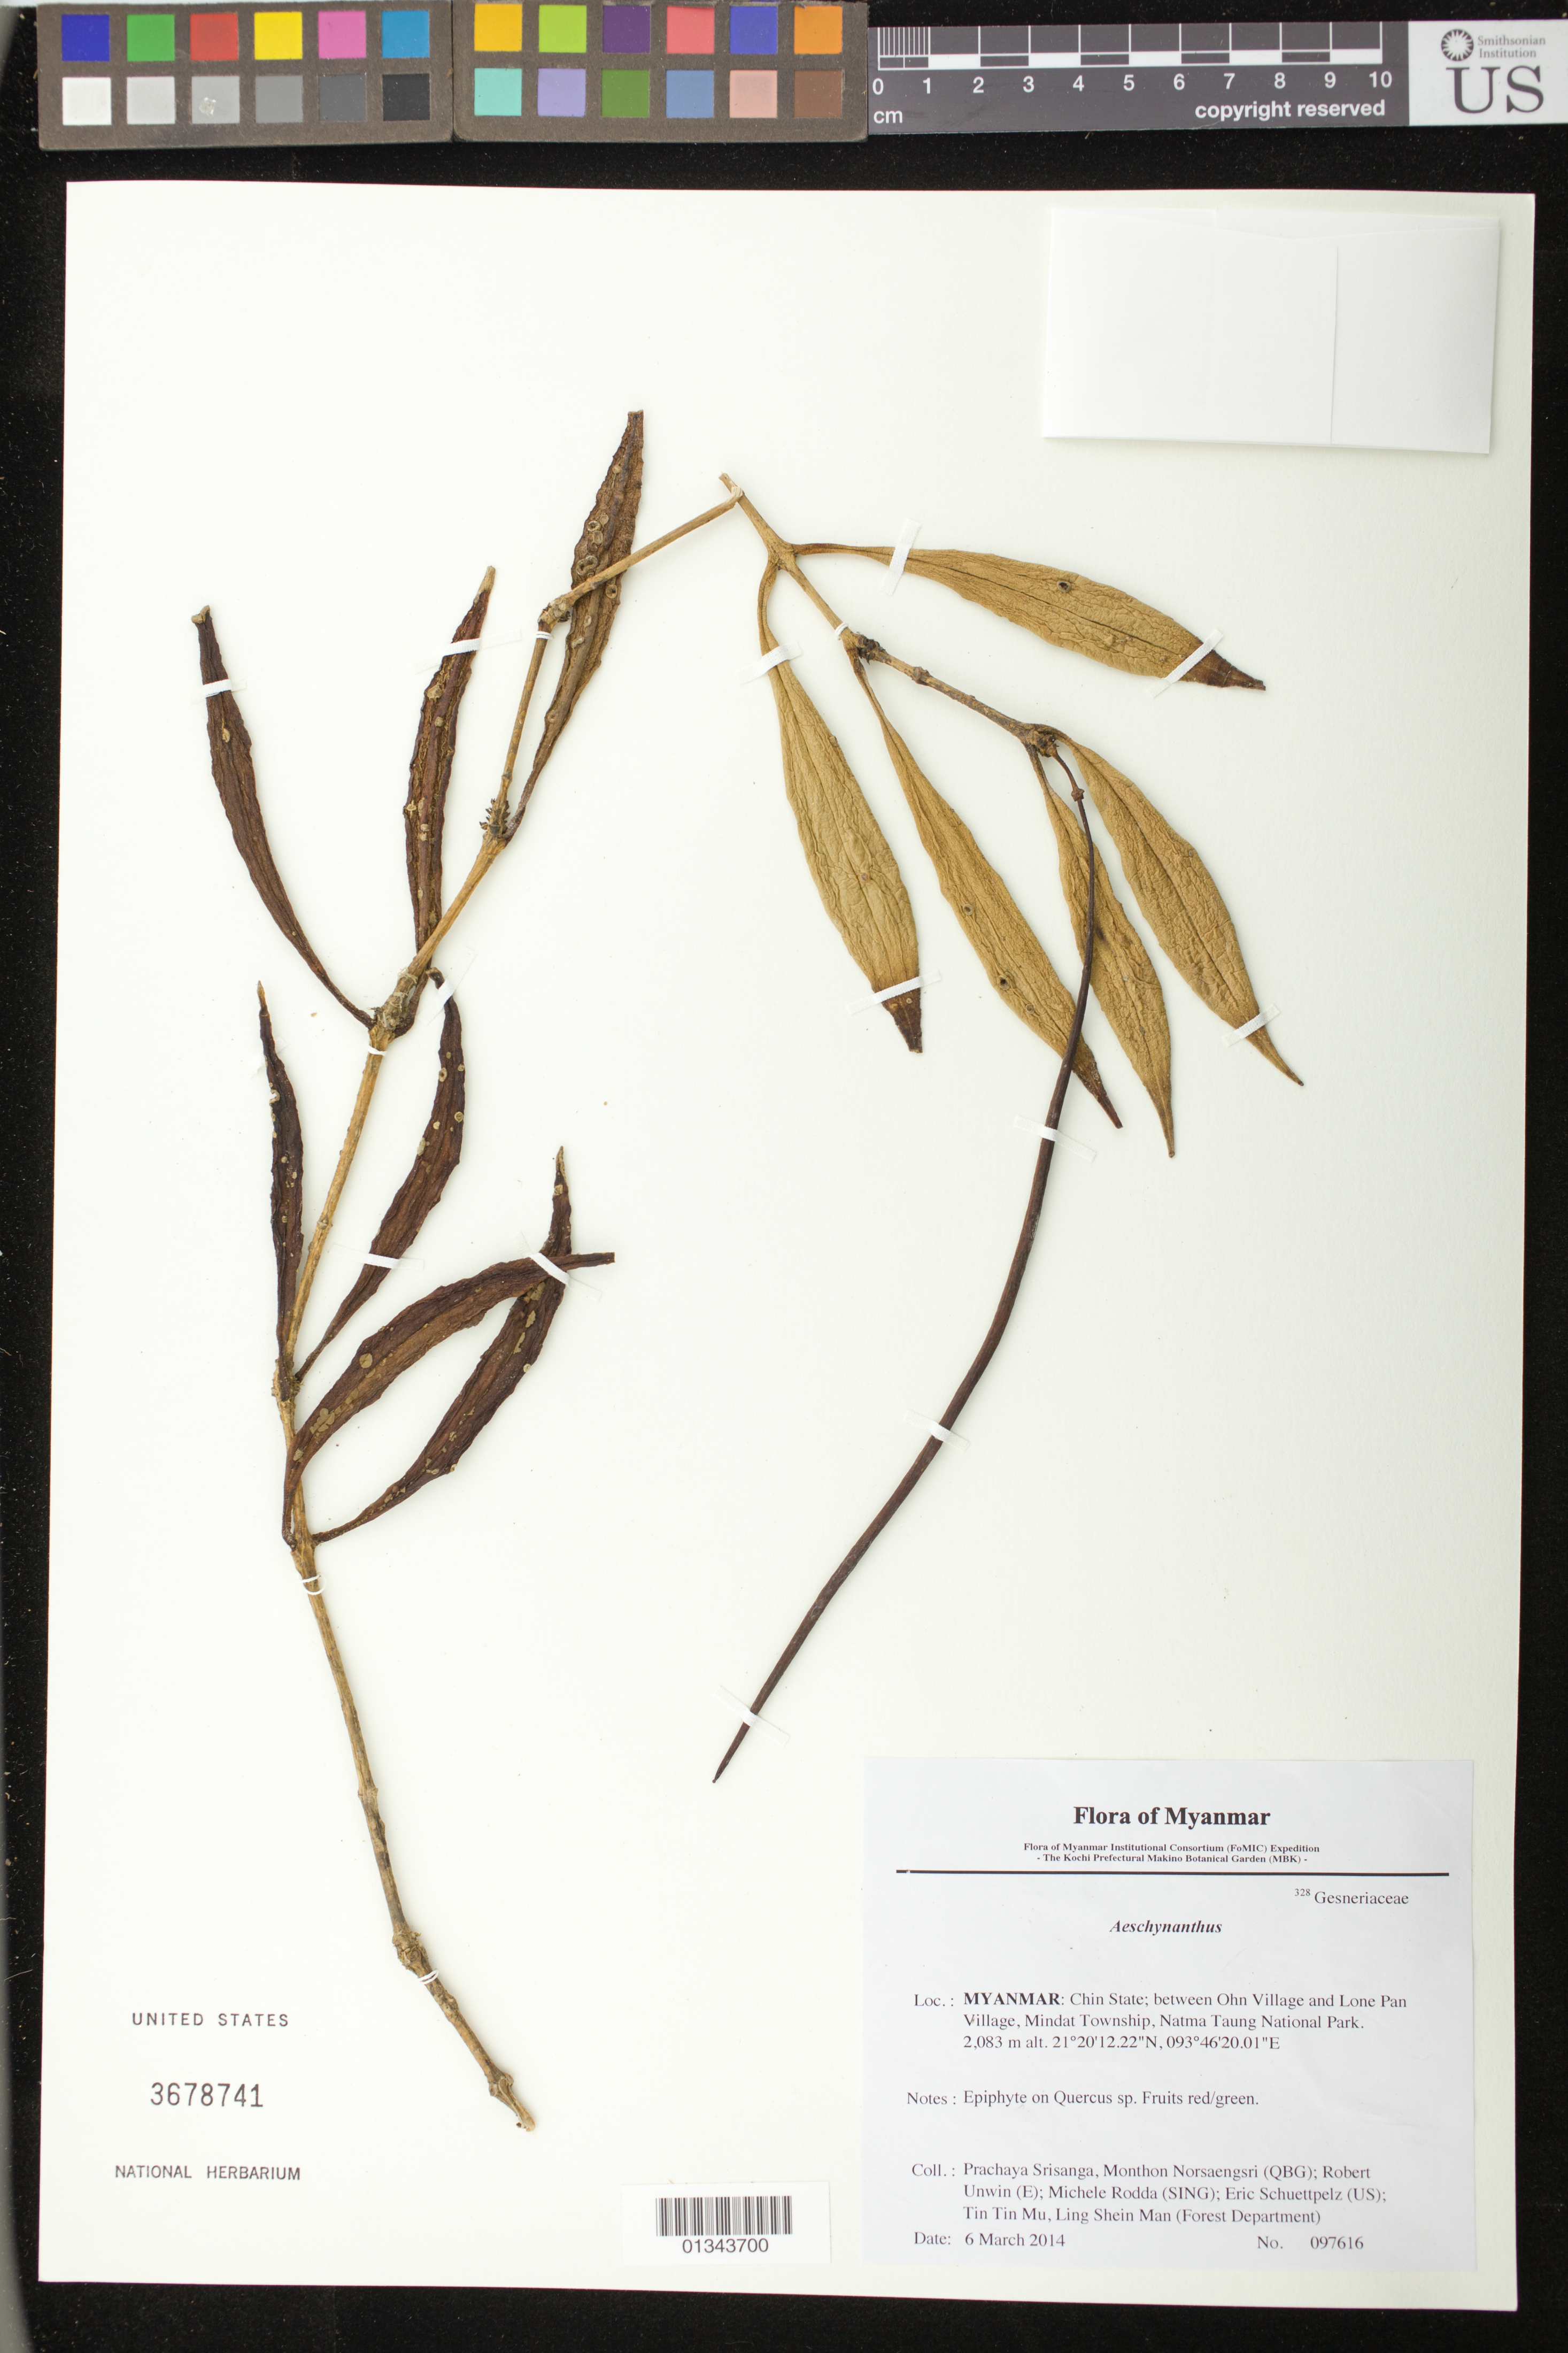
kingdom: Plantae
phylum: Tracheophyta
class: Magnoliopsida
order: Lamiales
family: Gesneriaceae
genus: Aeschynanthus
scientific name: Aeschynanthus sp.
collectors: P. Srisanga, M. Norsaengsri, R. Unwin, M. Rodda, E. Schuettpelz, Tin Tin Mu & Ling Shein Man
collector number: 97616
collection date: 2014-03-06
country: Myanmar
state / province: Chin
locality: Between Ohn Village and Lone Pan Village, Mindat Township, Natma Taung National Park.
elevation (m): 2083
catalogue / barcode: US 3678741